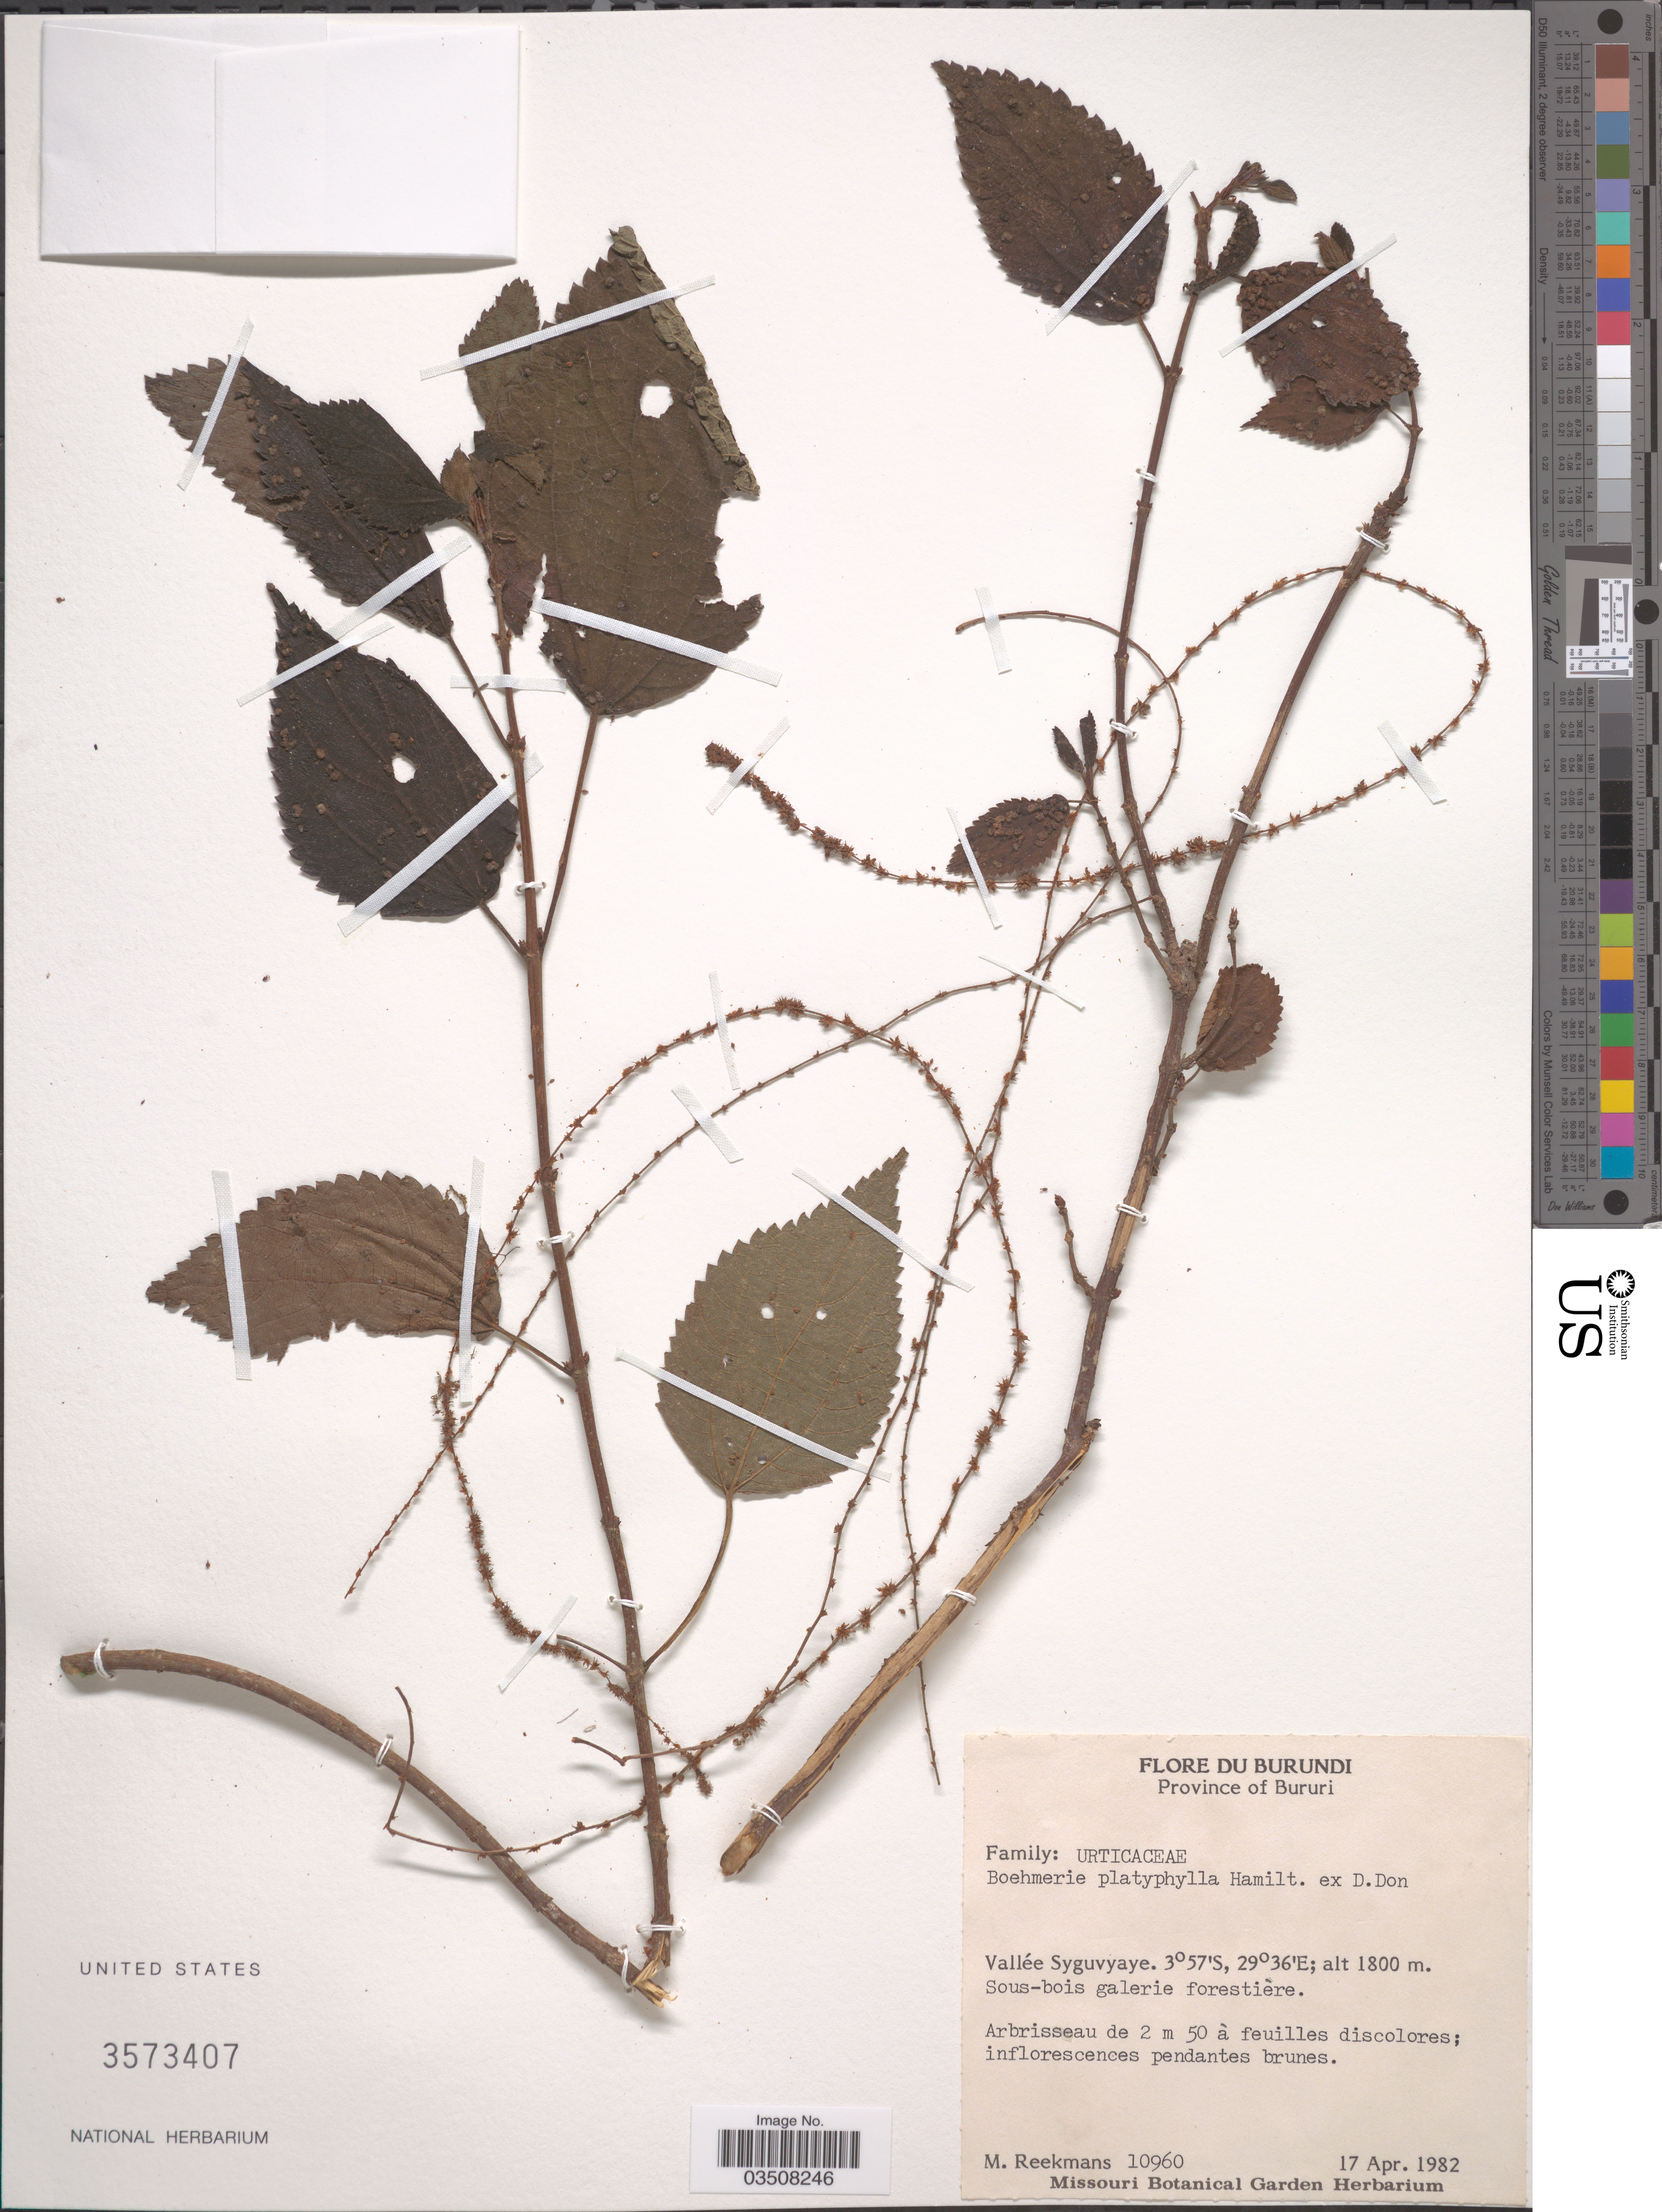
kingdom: Plantae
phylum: Tracheophyta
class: Magnoliopsida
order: Rosales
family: Urticaceae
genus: Boehmeria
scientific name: Boehmeria platyphylla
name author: G. Don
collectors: M. Reekmans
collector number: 10960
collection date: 1982-04-17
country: Burundi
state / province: Bururi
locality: Vallée Syguvyaye.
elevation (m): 1800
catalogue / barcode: US 3573407